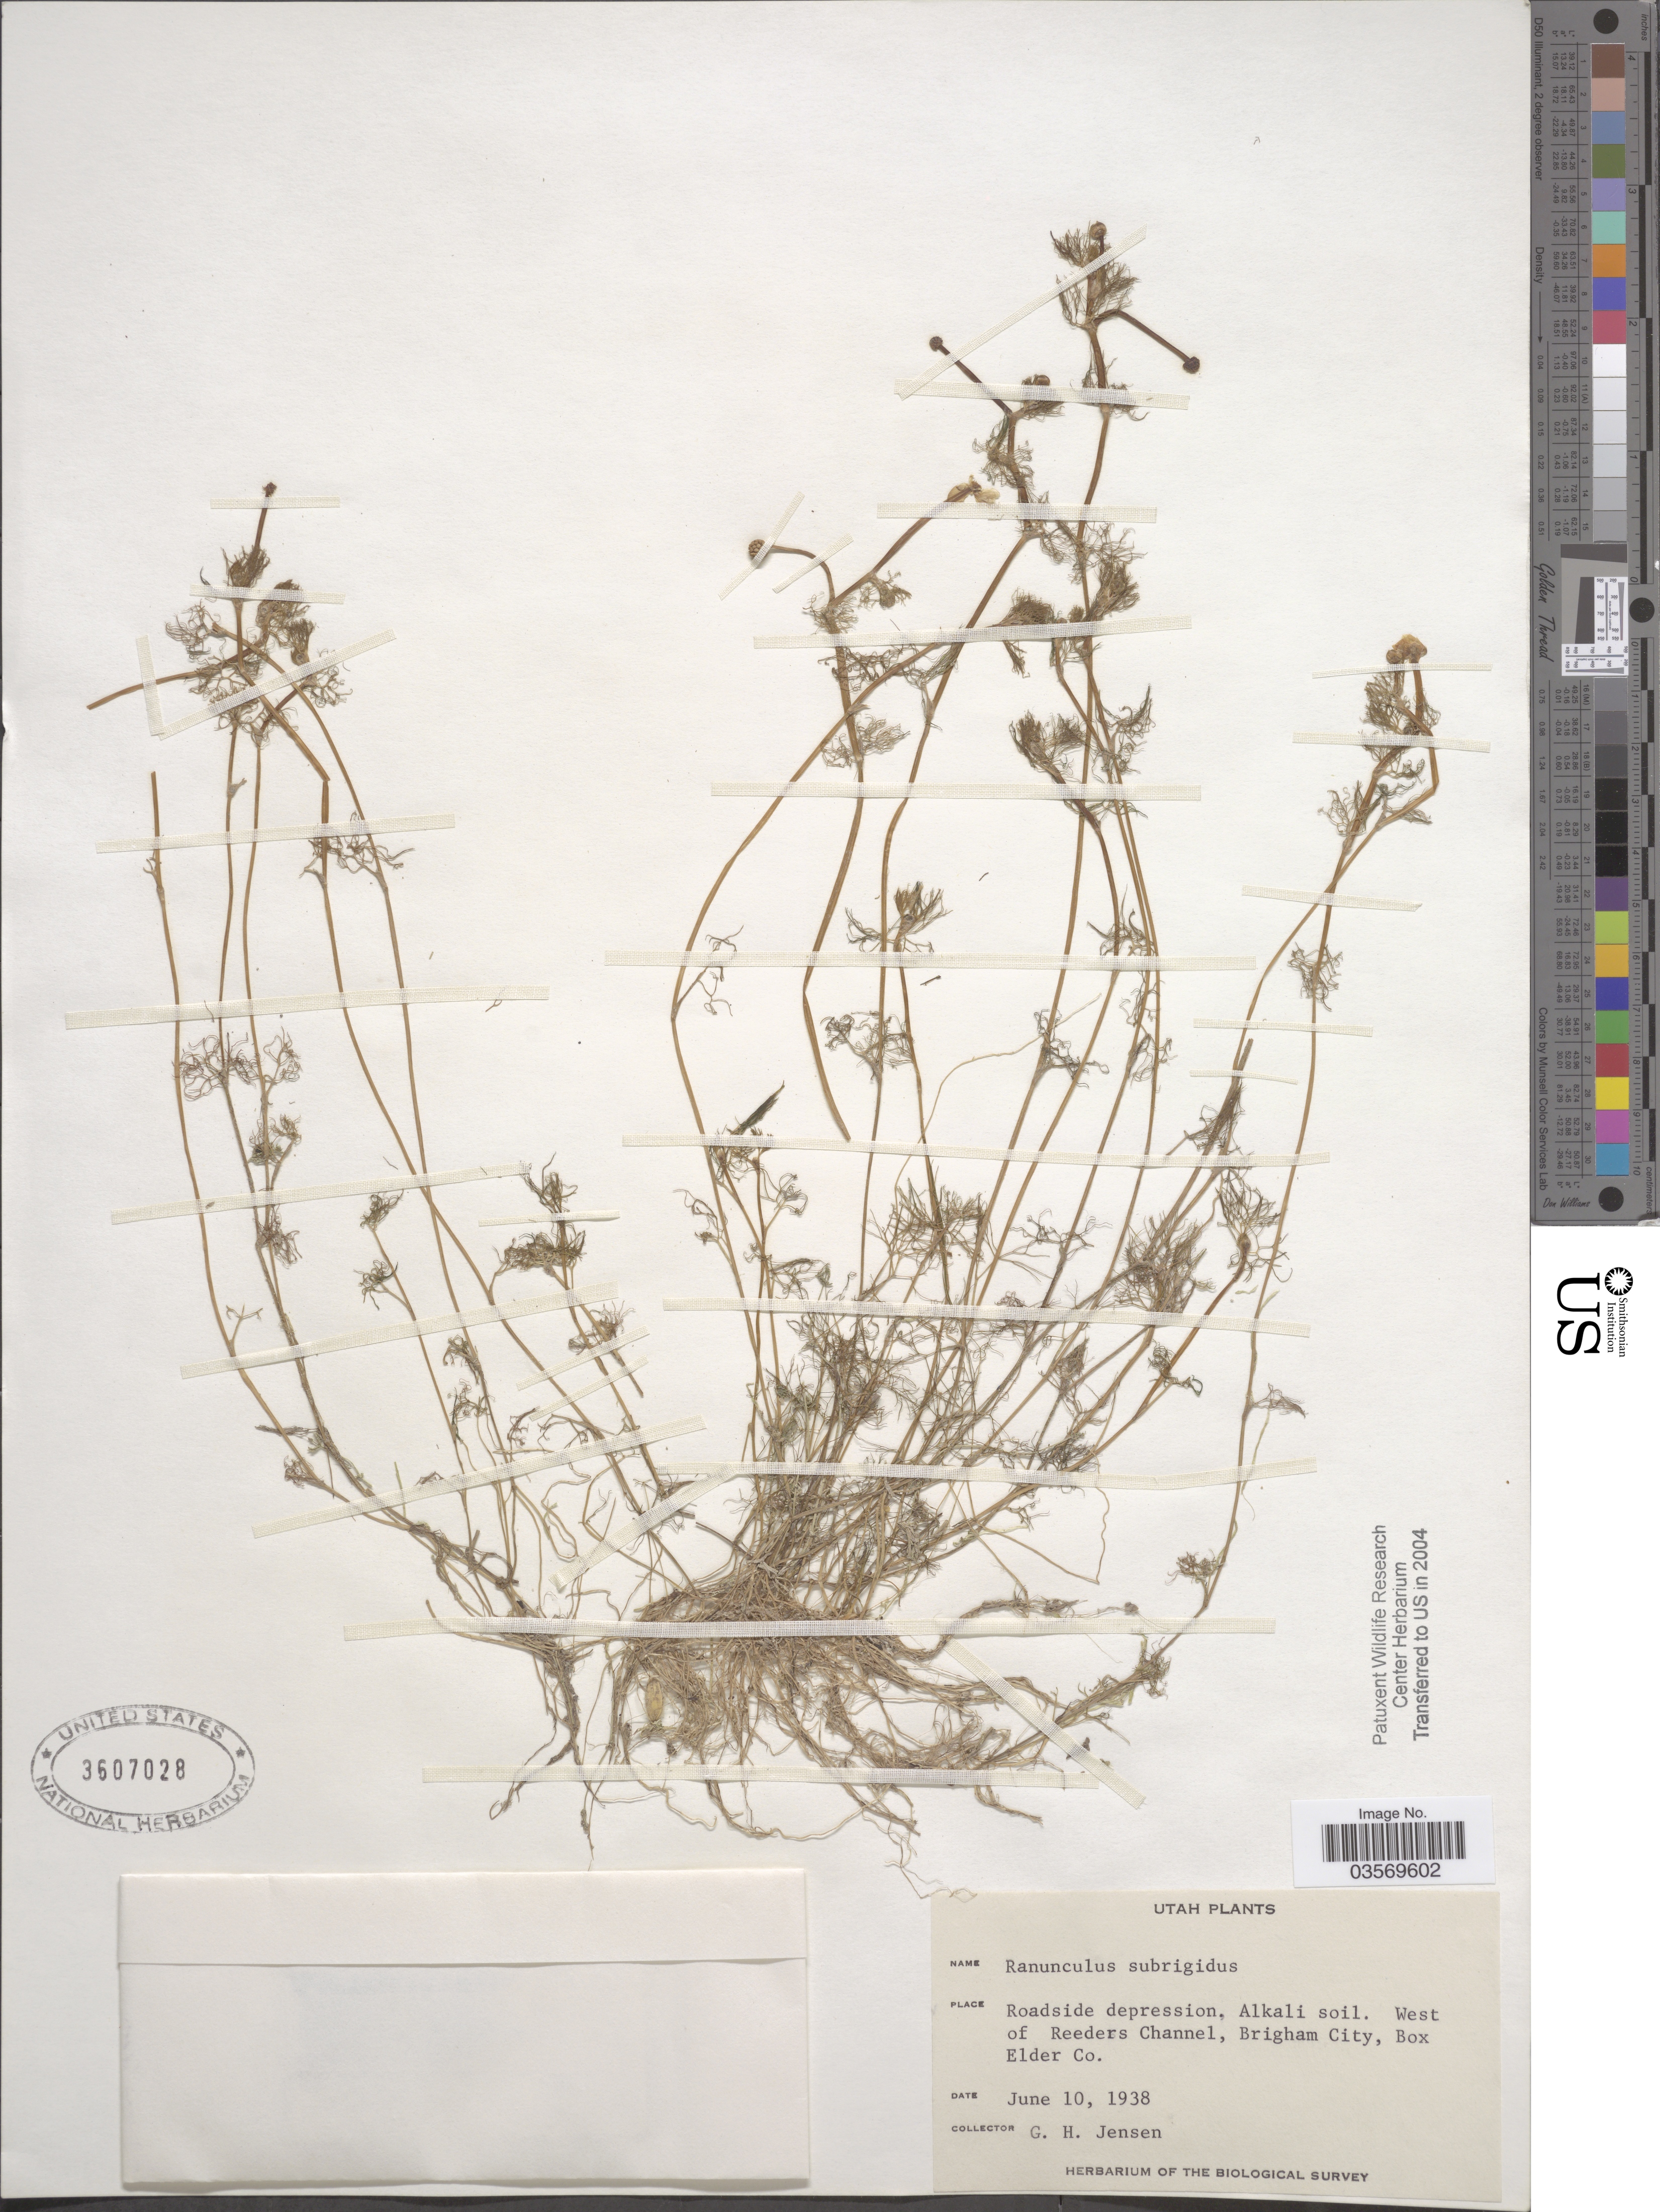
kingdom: Plantae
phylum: Tracheophyta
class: Magnoliopsida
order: Ranunculales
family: Ranunculaceae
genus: Ranunculus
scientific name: Ranunculus subrigidus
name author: W.B. Drew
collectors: G. H. Jensen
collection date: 1938-06-10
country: United States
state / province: Utah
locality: Roadside depression, Alkali soil. West of Reeders Channel, Brigham City, Box Elder Co.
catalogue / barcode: US 3607028